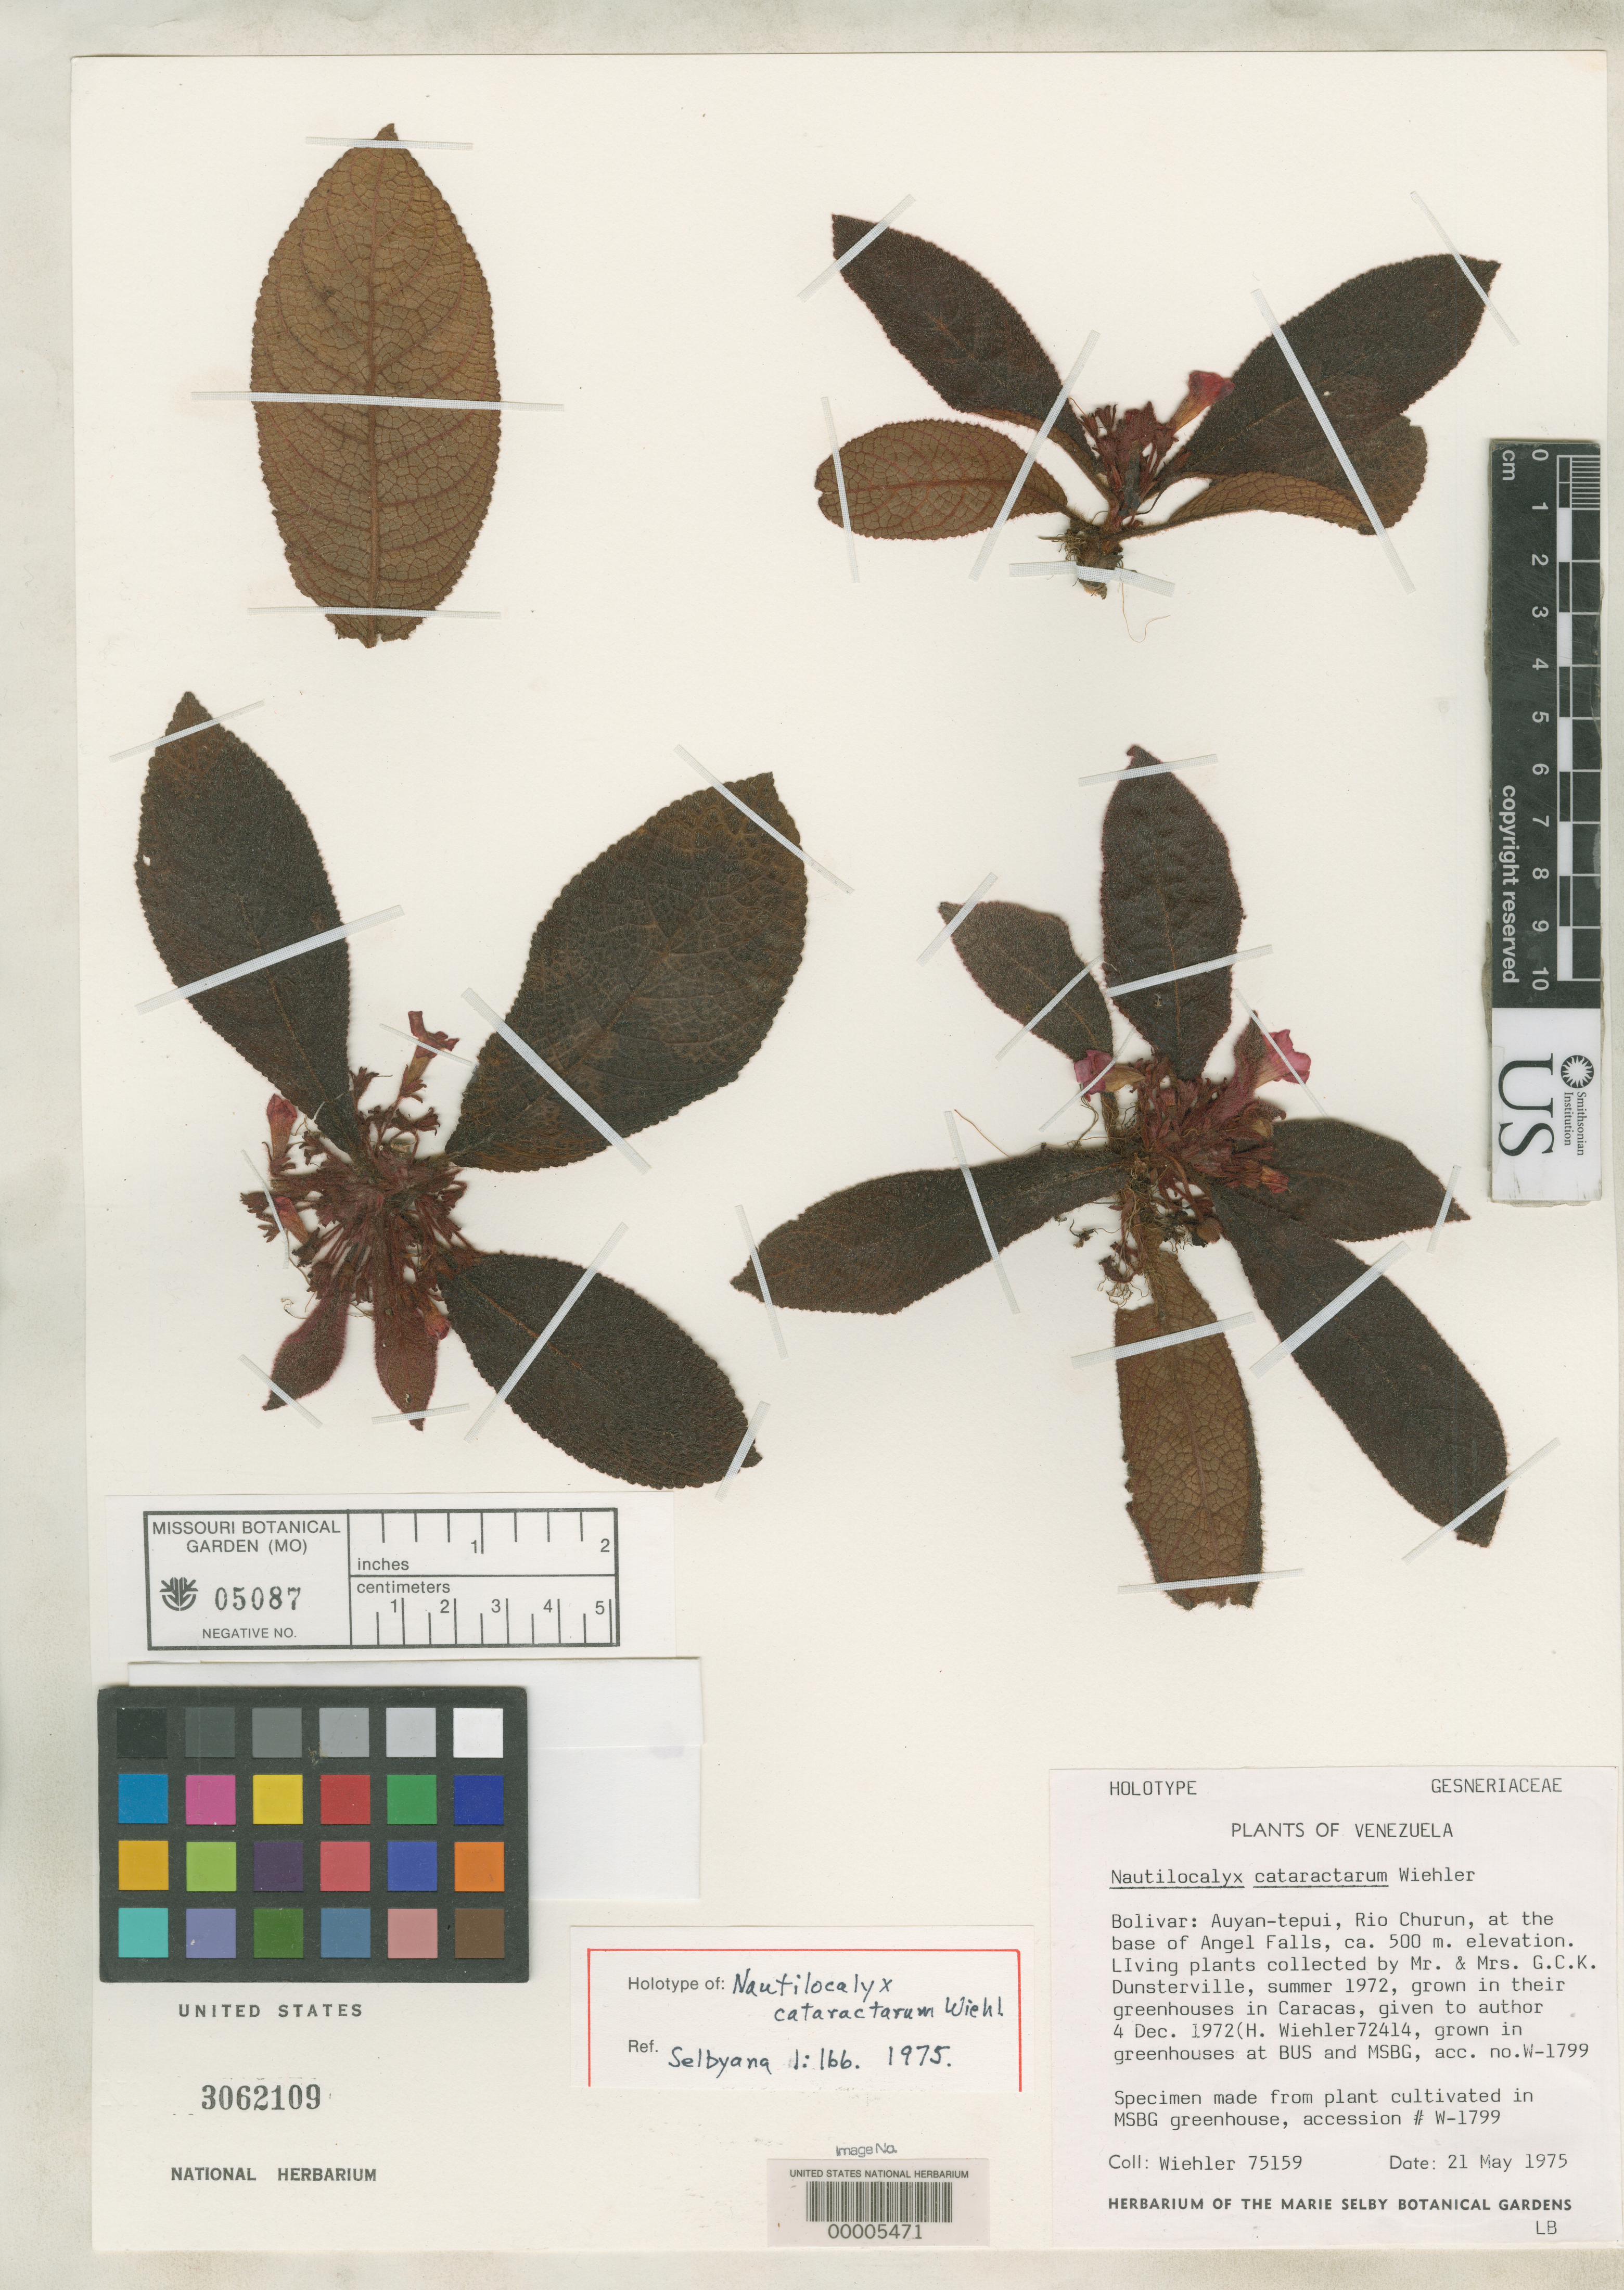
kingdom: Plantae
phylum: Tracheophyta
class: Magnoliopsida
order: Lamiales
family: Gesneriaceae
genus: Nautilocalyx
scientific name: Nautilocalyx cataractarum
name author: Wiehler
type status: Holotype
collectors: H. J. Wiehler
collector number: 75159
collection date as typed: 21 May 1975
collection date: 1975-05-21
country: Venezuela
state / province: Bolivar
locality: Auyan-Tepui, Rio Churun, at base of Angel Falls.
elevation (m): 500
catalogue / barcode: US 3062109